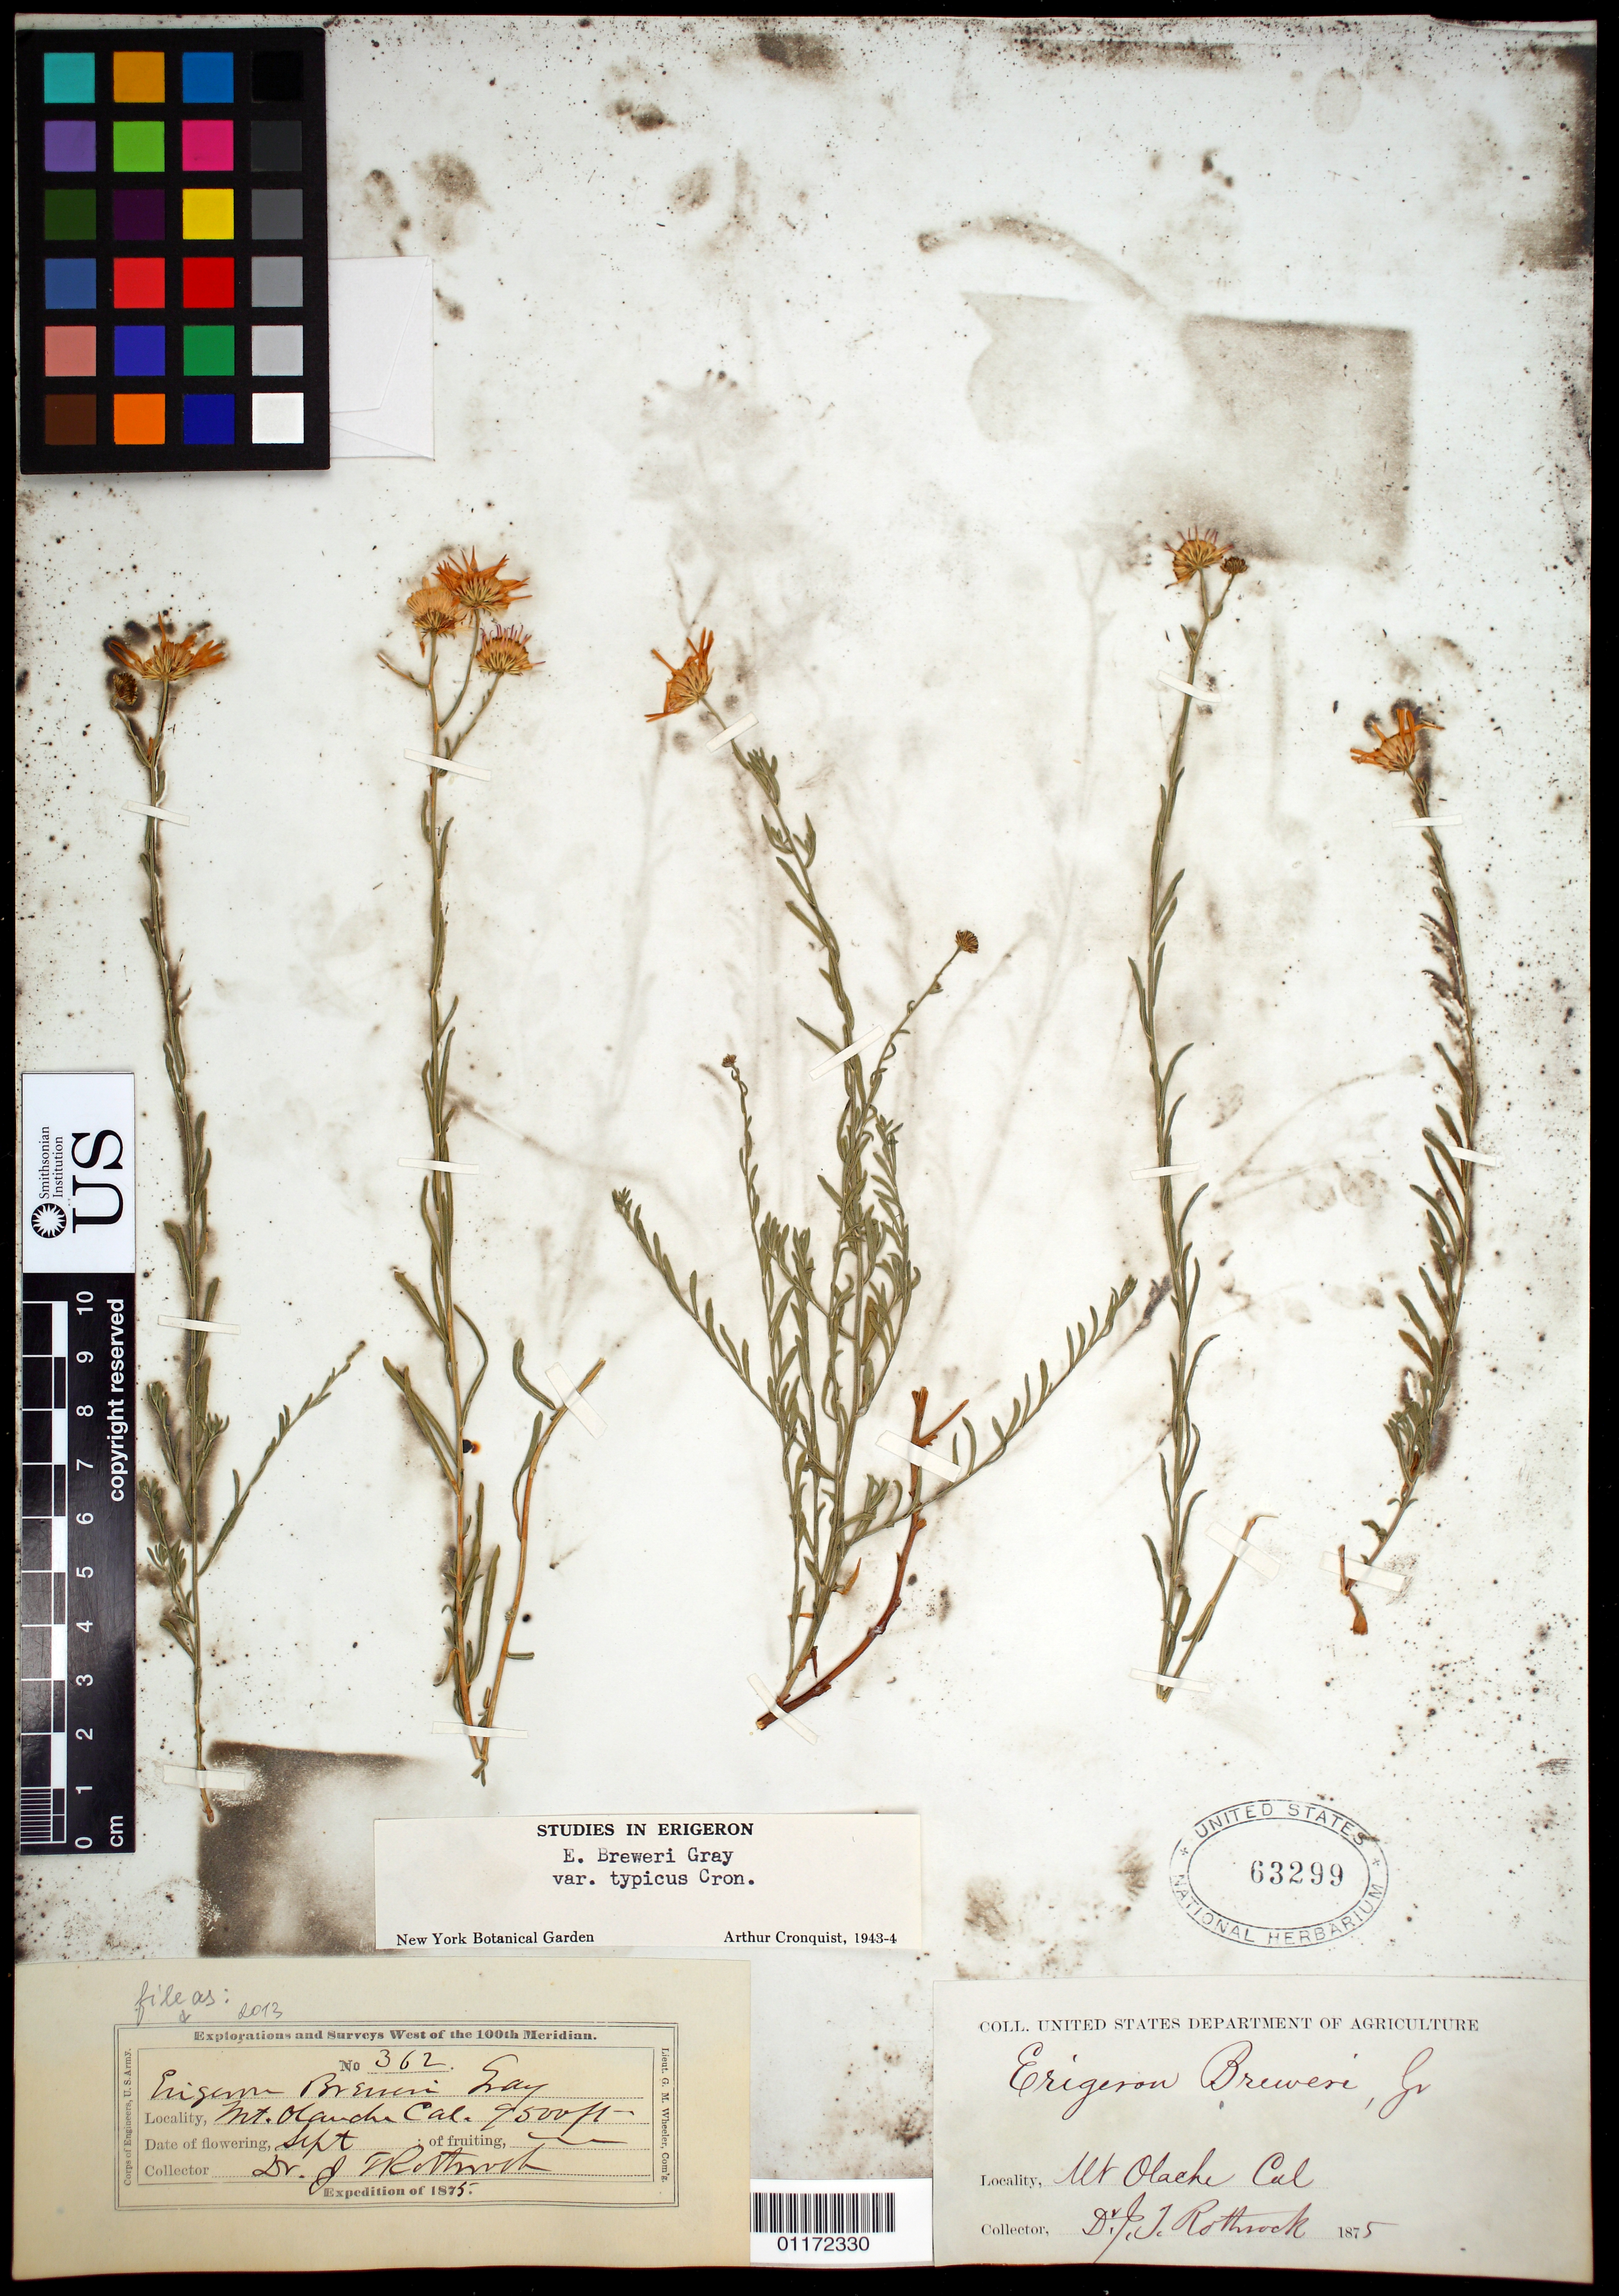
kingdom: Plantae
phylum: Tracheophyta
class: Magnoliopsida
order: Asterales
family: Asteraceae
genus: Erigeron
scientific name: Erigeron breweri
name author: A. Gray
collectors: J. T. Rothrock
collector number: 362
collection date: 1875-09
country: United States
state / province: California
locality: Mt. Olache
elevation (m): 2896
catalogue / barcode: US 63299